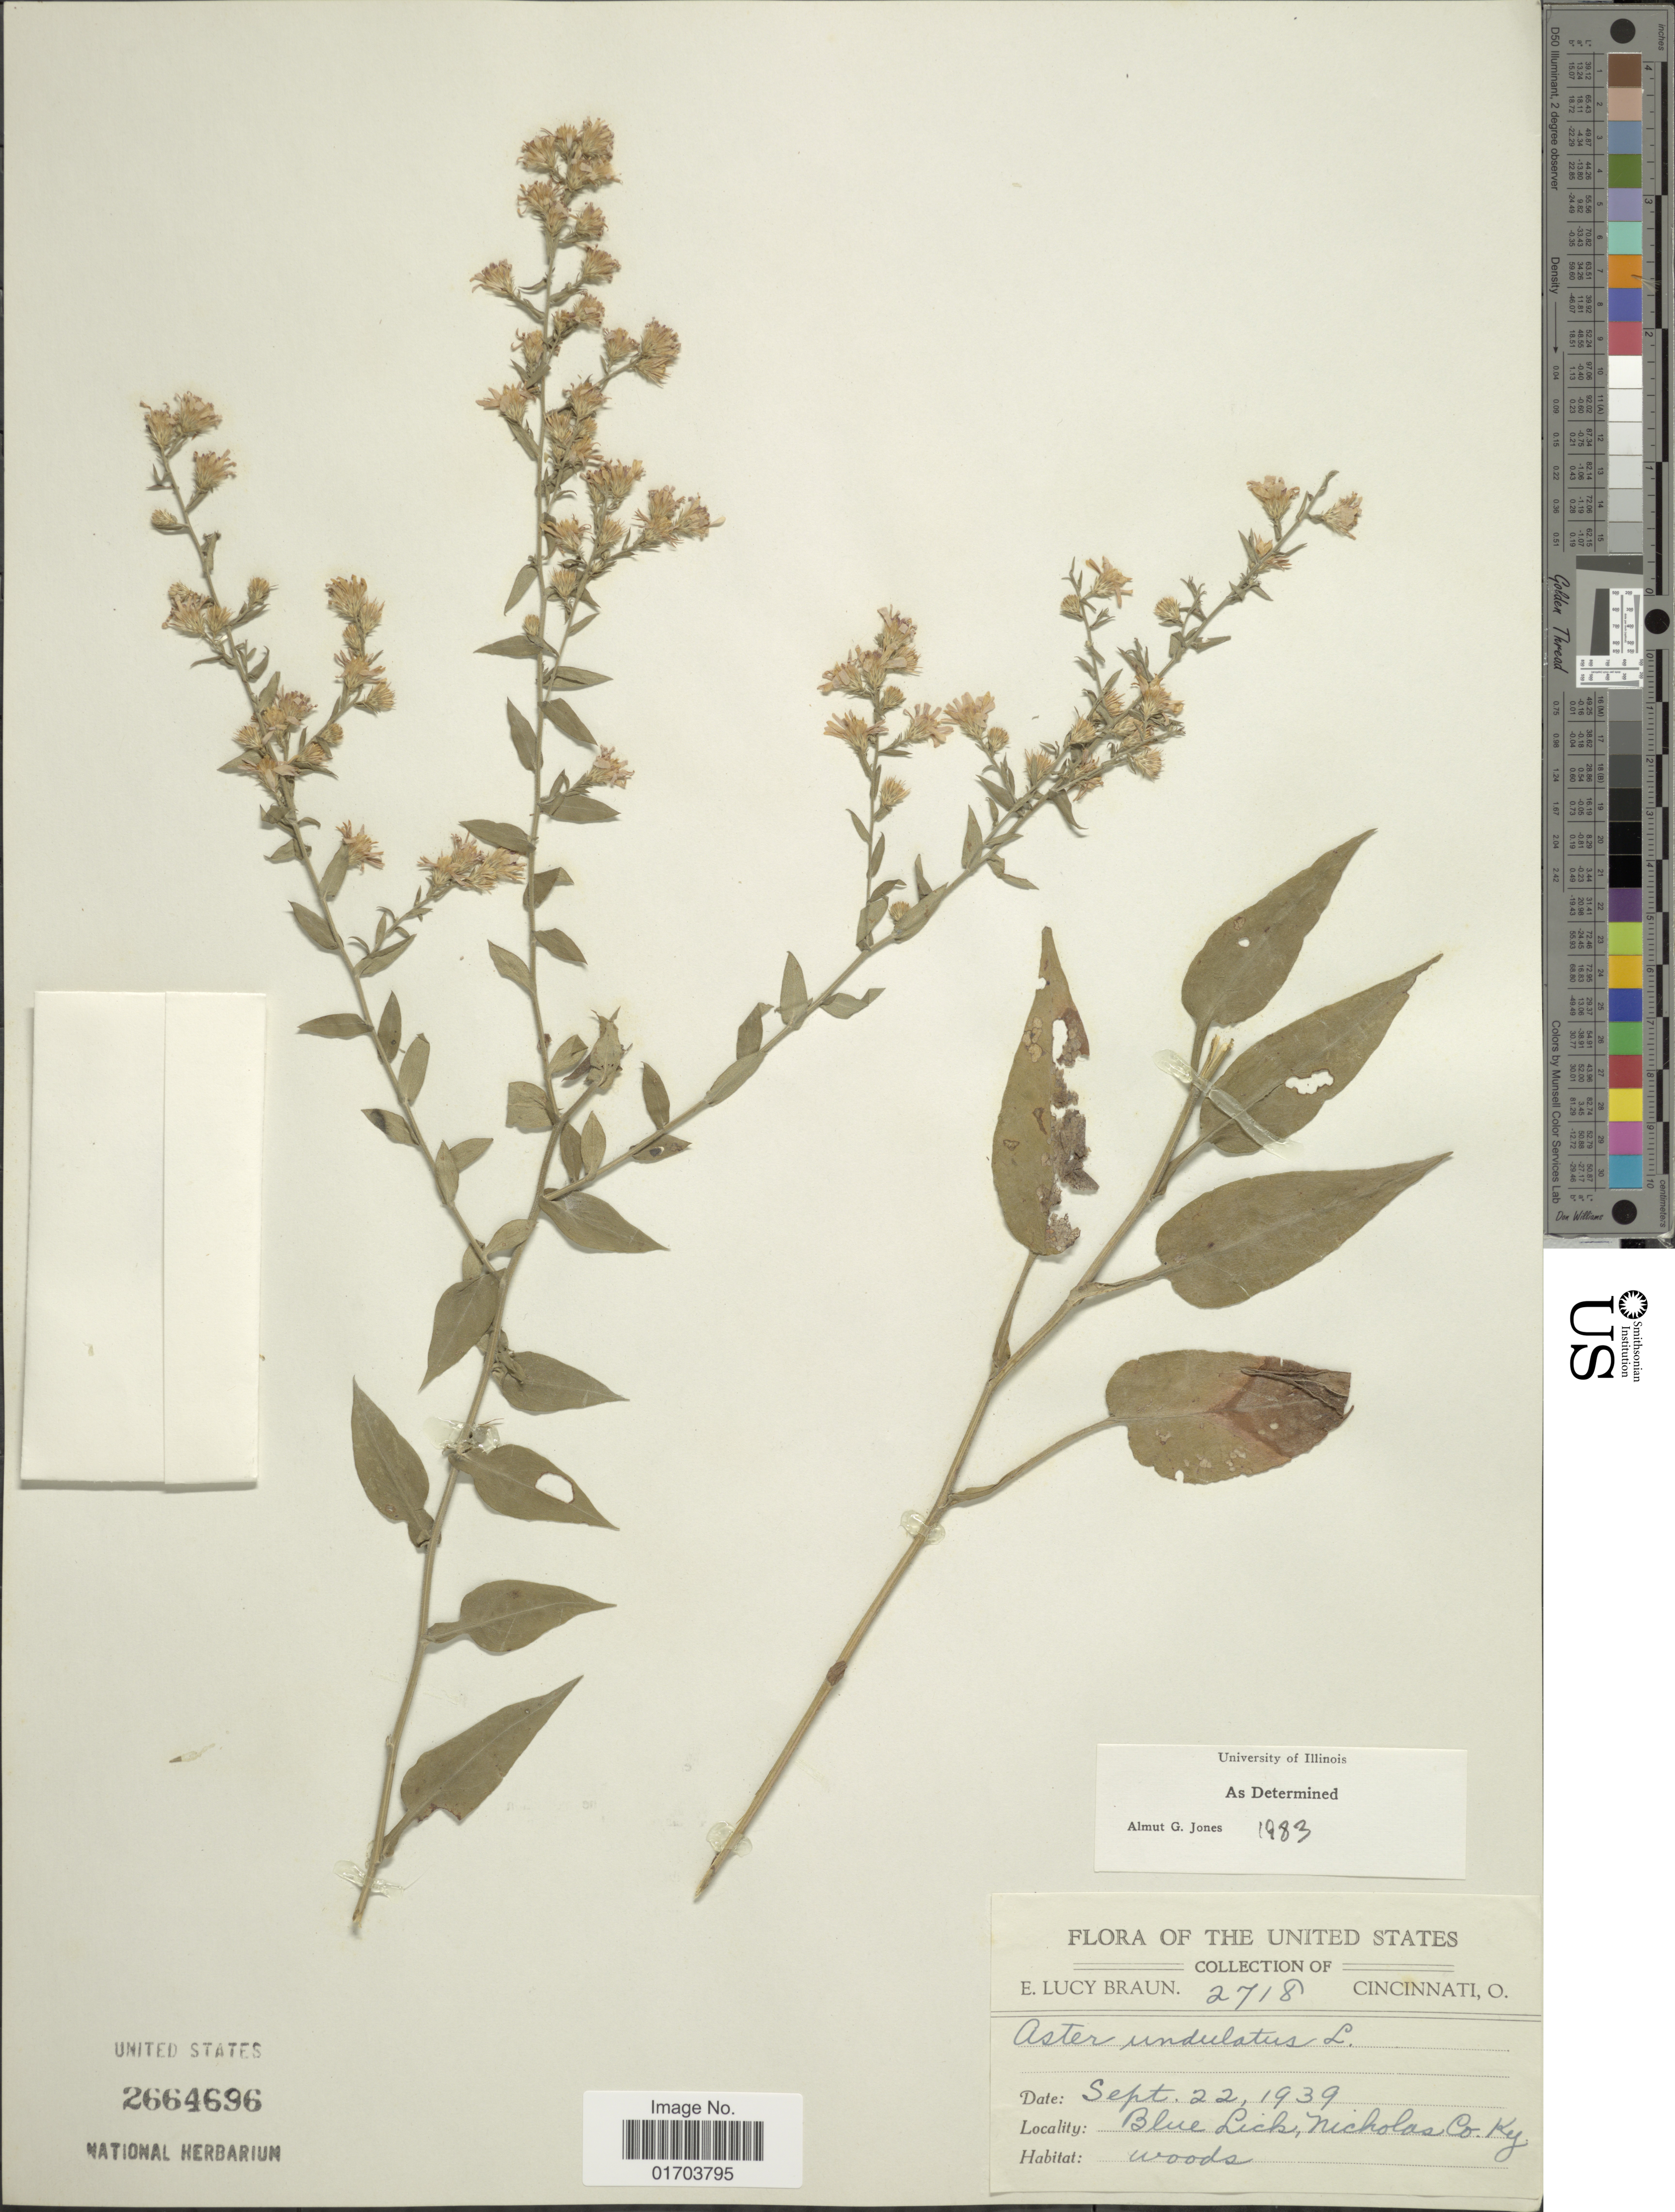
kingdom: Plantae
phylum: Tracheophyta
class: Magnoliopsida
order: Asterales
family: Asteraceae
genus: Symphyotrichum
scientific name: Symphyotrichum undulatum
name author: (L.) G.L. Nesom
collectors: E. L. Braun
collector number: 2718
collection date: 1939-09-22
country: United States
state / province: Kentucky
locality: Blue Lake, Nicolas Co, woods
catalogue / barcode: US 2664696